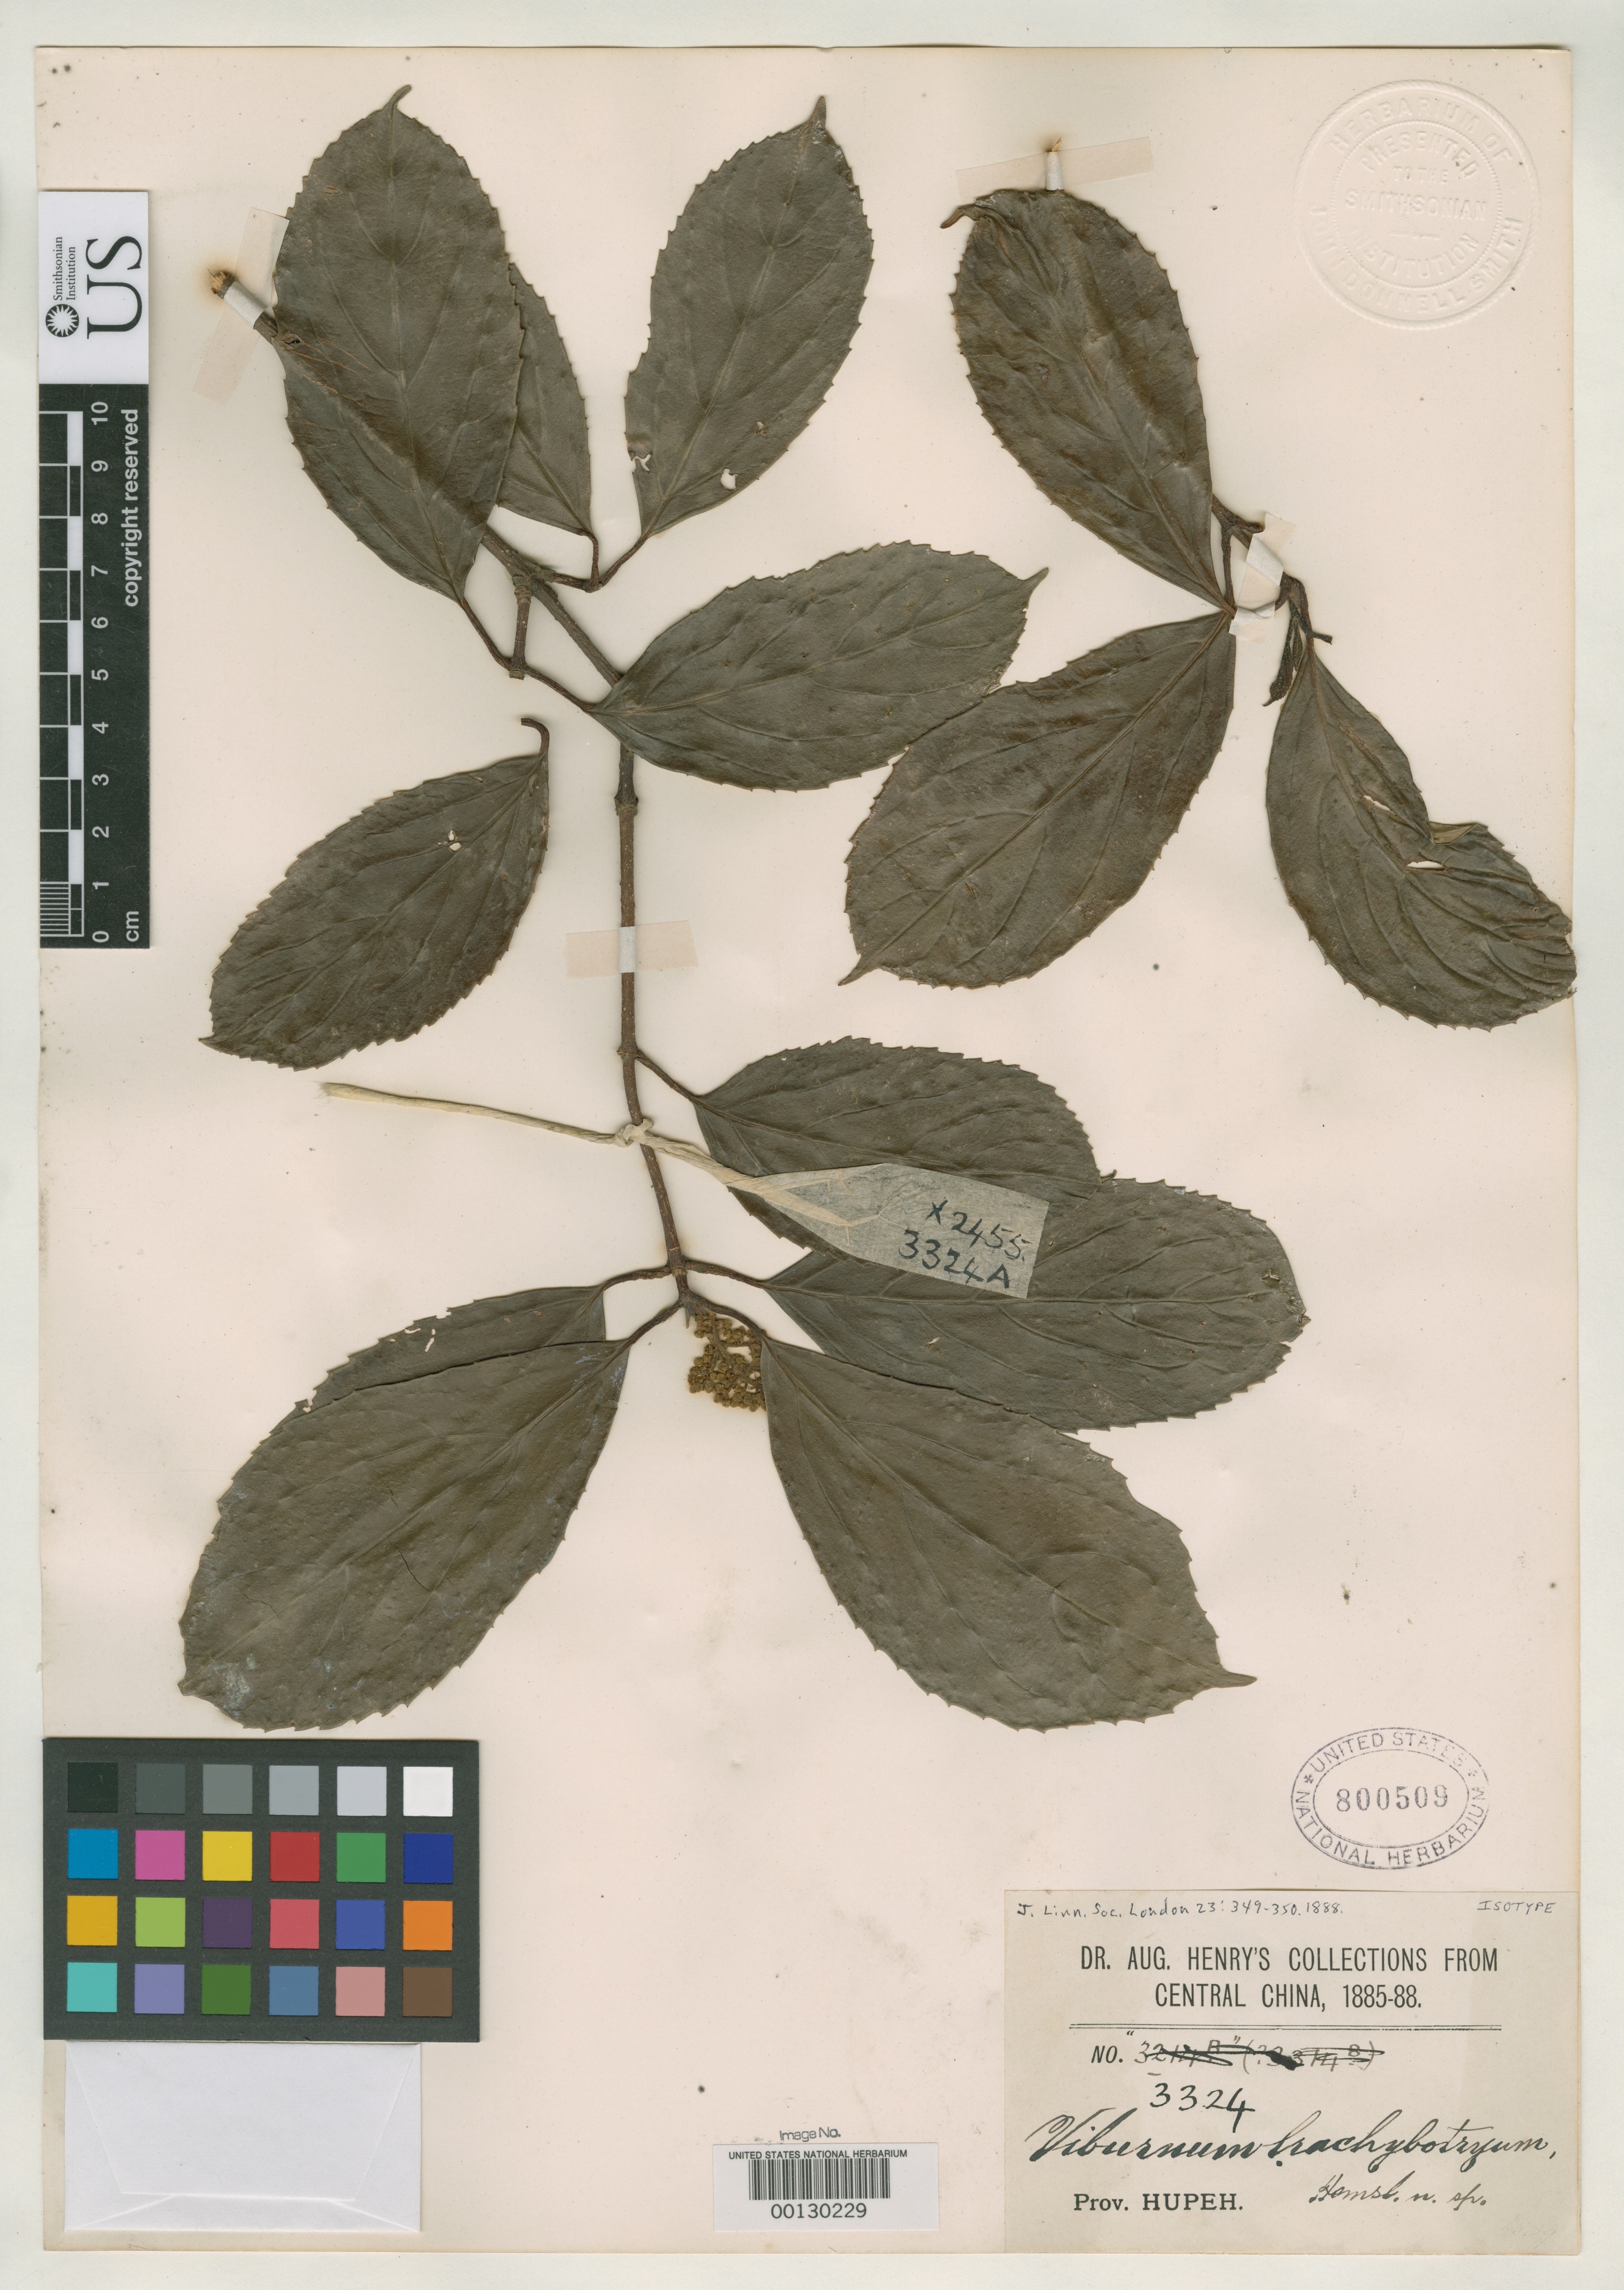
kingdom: Plantae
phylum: Tracheophyta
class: Magnoliopsida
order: Dipsacales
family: Viburnaceae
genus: Viburnum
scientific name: Viburnum brachybotryum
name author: Hemsl. in F.B. Forbes & Hemsl.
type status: Isotype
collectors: A. Henry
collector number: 3324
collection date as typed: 1885 to -- --- 1888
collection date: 1885/1888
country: China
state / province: Hubei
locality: Around Ichang.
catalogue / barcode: US 800509